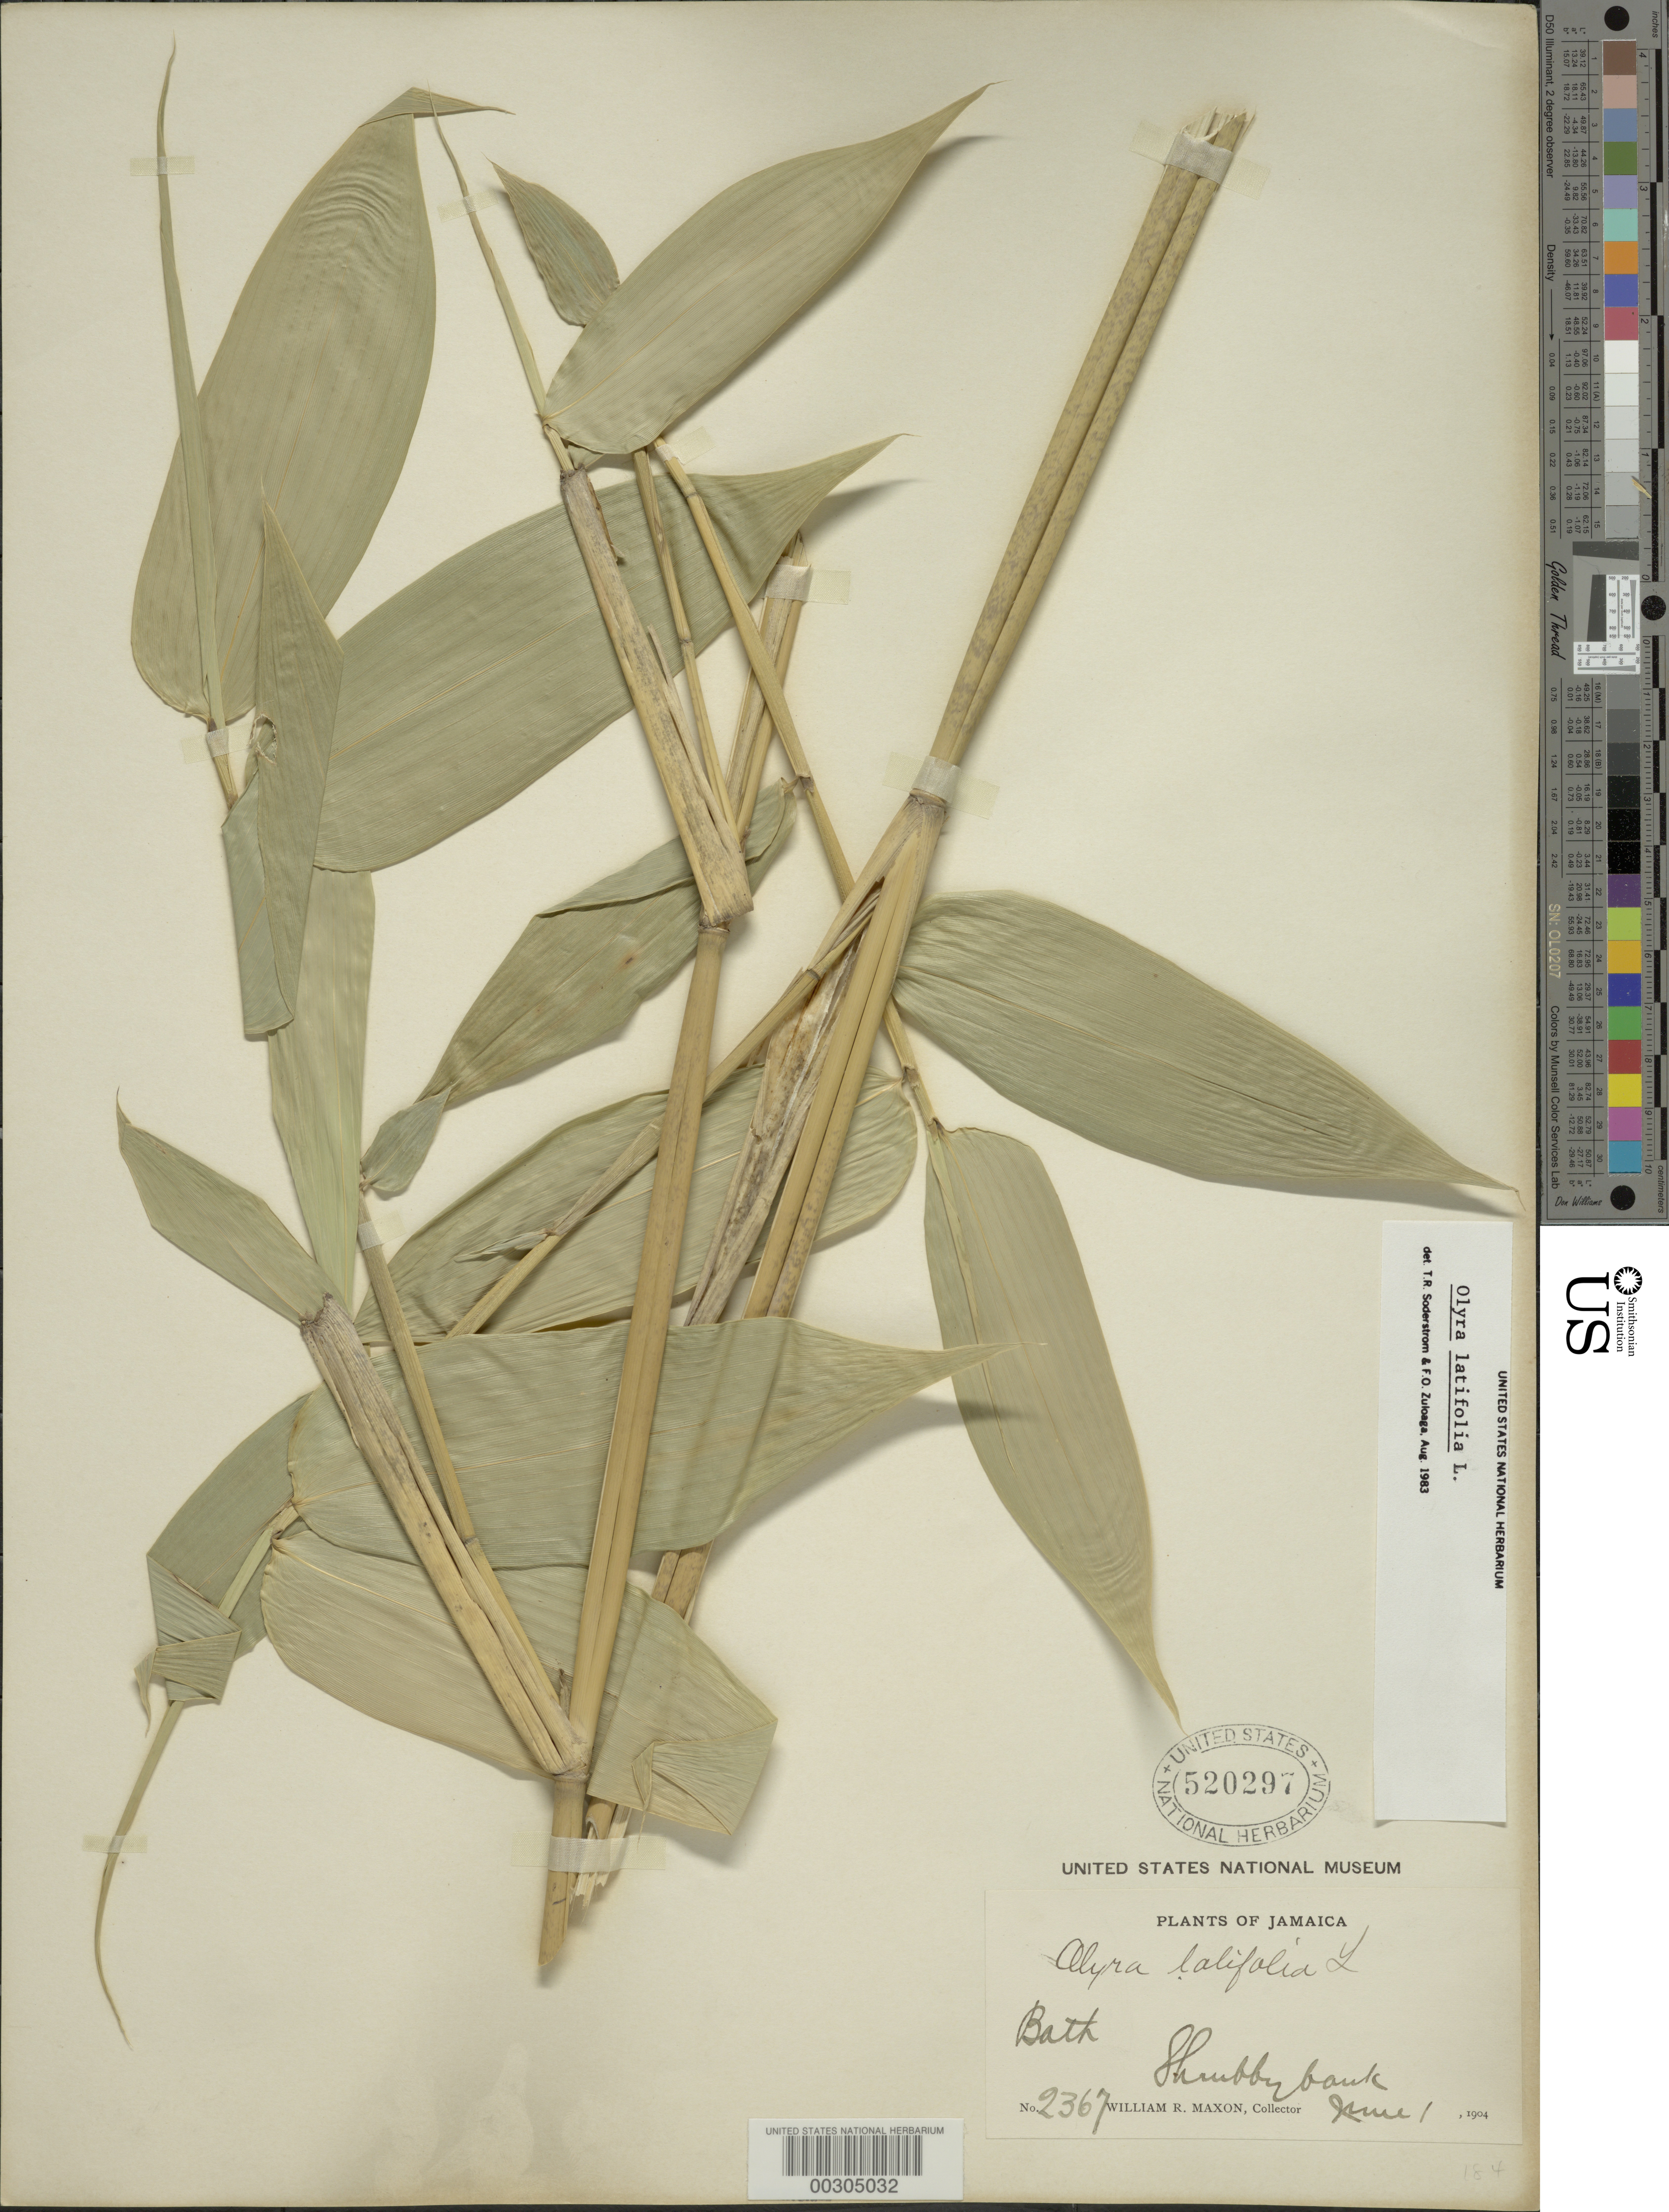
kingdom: Plantae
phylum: Tracheophyta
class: Liliopsida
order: Poales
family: Poaceae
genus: Olyra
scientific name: Olyra latifolia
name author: L.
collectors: W. R. Maxon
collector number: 2367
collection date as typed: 01 Jun 1904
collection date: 1904-06-01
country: Jamaica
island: Greater Antilles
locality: Bath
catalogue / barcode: US 520297